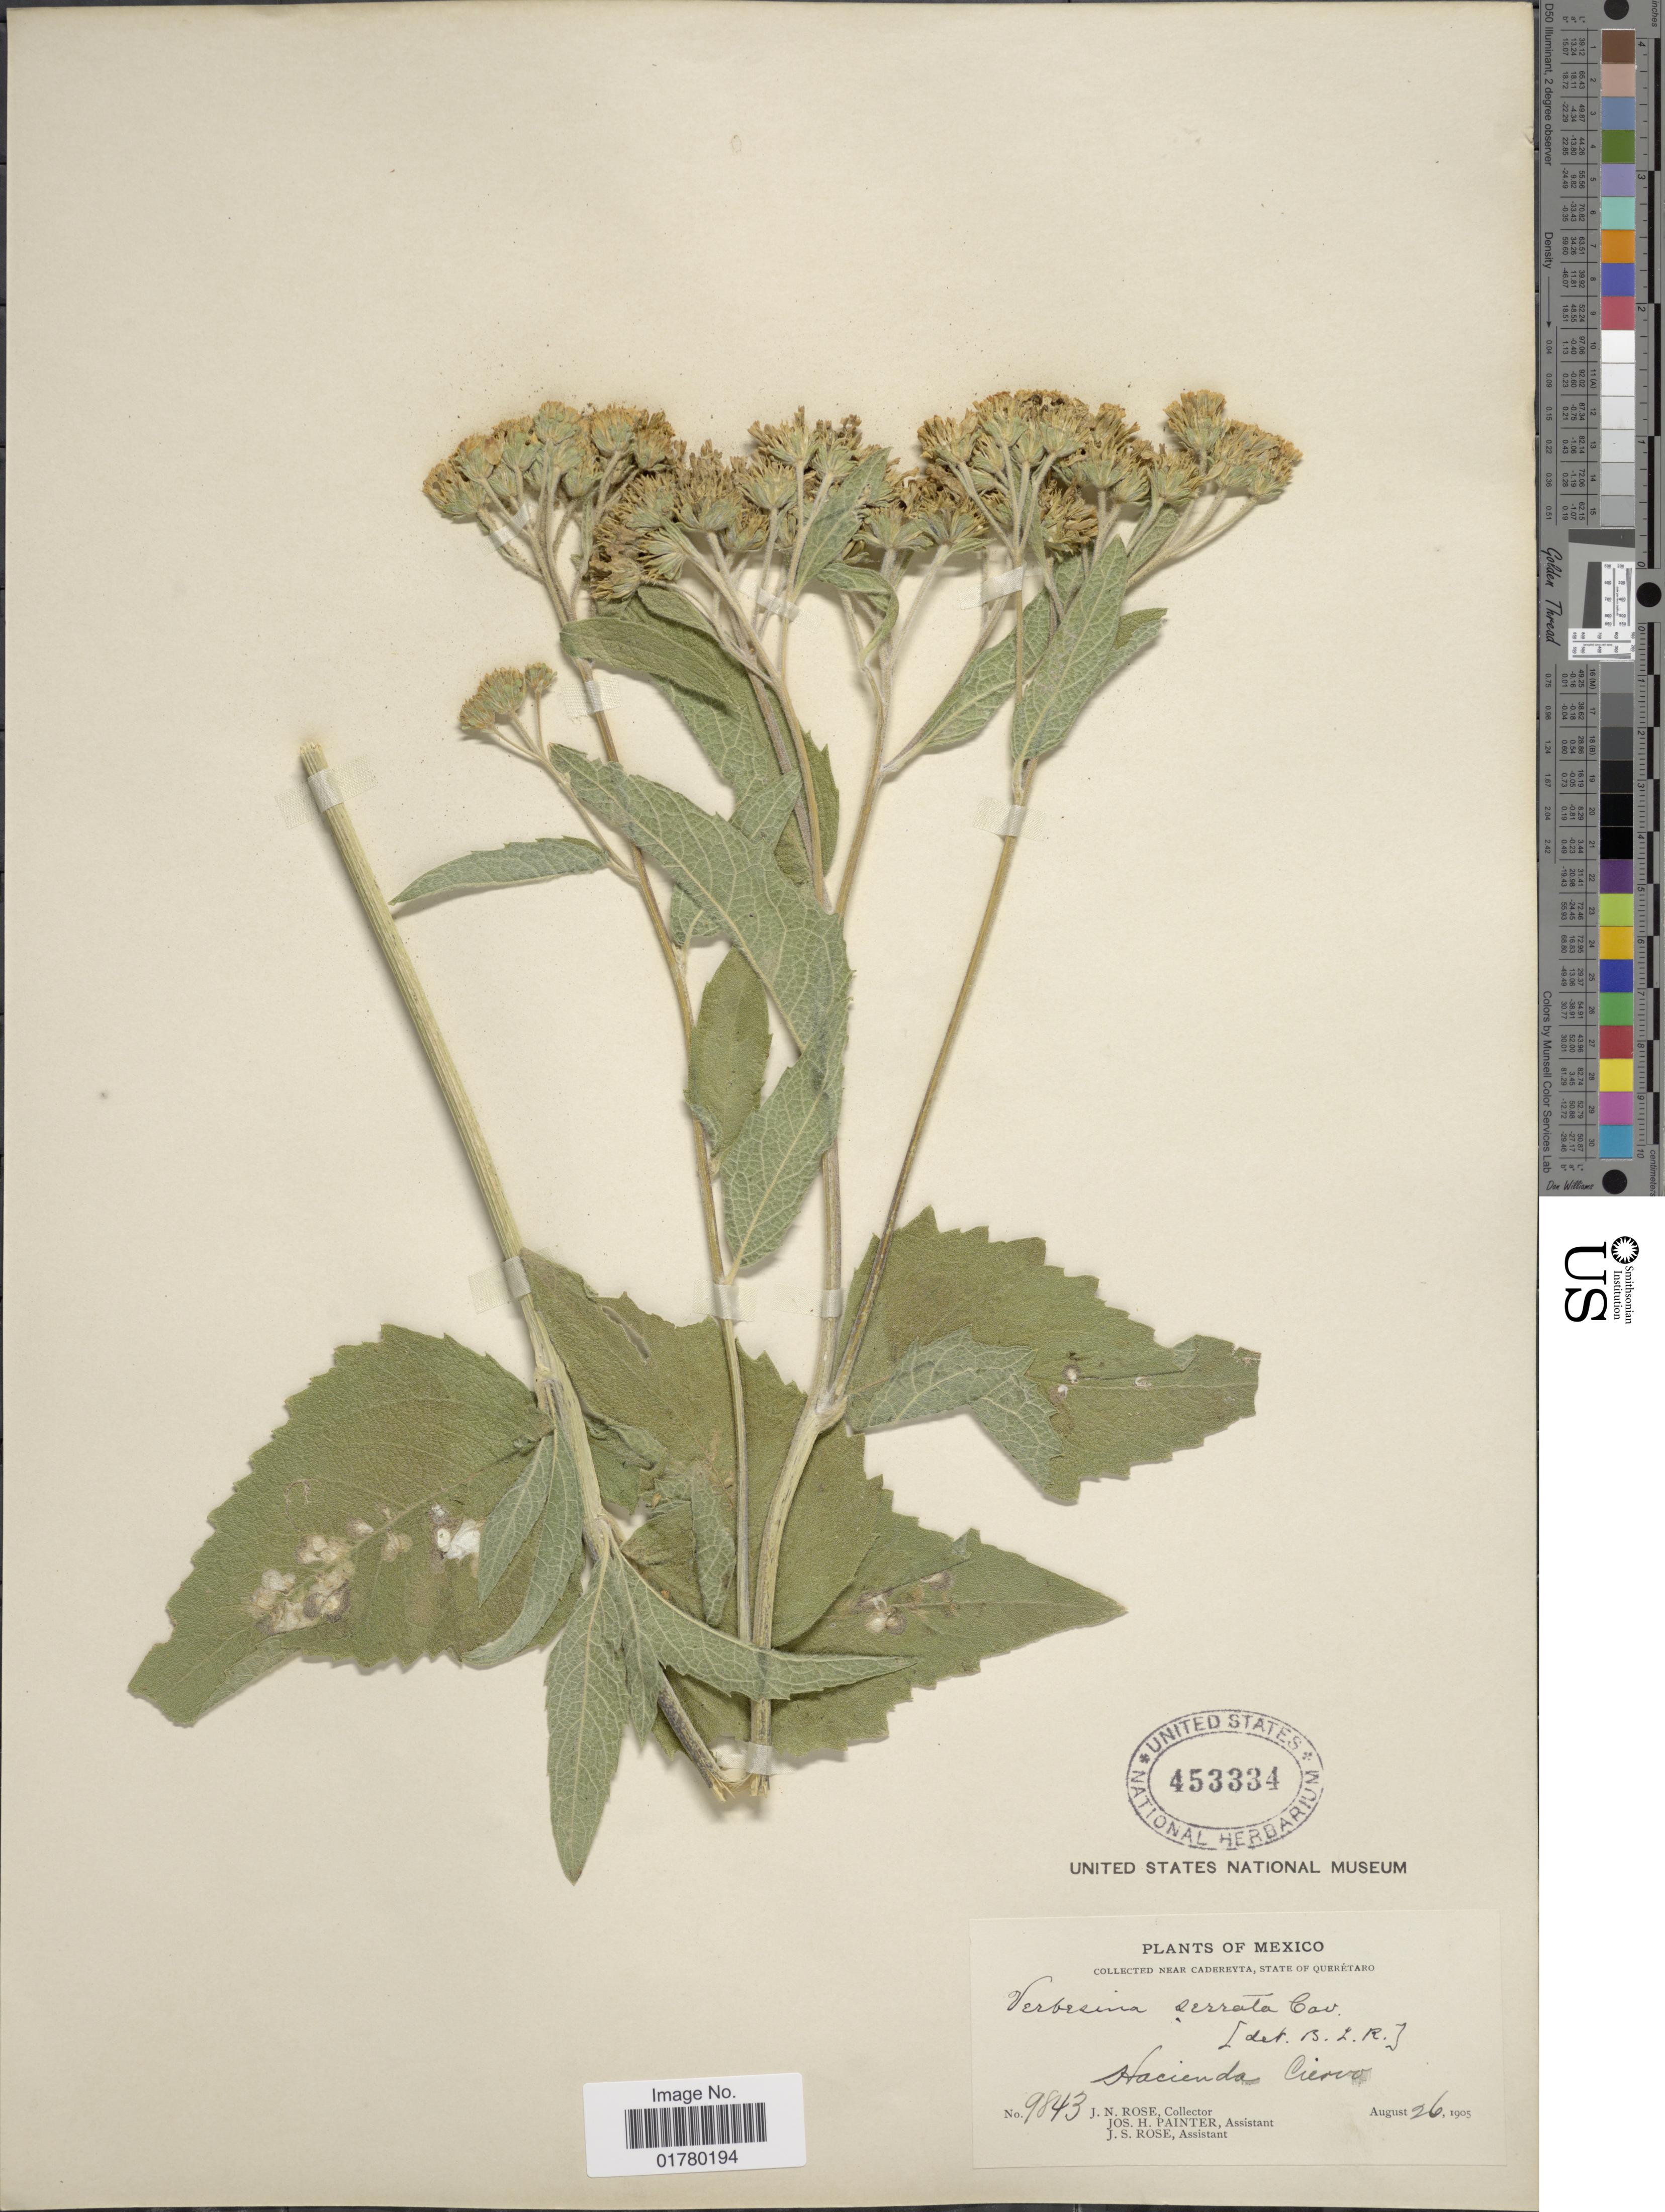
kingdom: Plantae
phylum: Tracheophyta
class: Magnoliopsida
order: Asterales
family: Asteraceae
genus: Verbesina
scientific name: Verbesina serrata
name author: Cav.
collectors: J. N. Rose, J. H. Painter & J. S. Rose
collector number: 9843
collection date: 1905-08-26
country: Mexico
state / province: Querétaro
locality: Near Cadereyta, Hacienda Ciervo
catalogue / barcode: US 453334